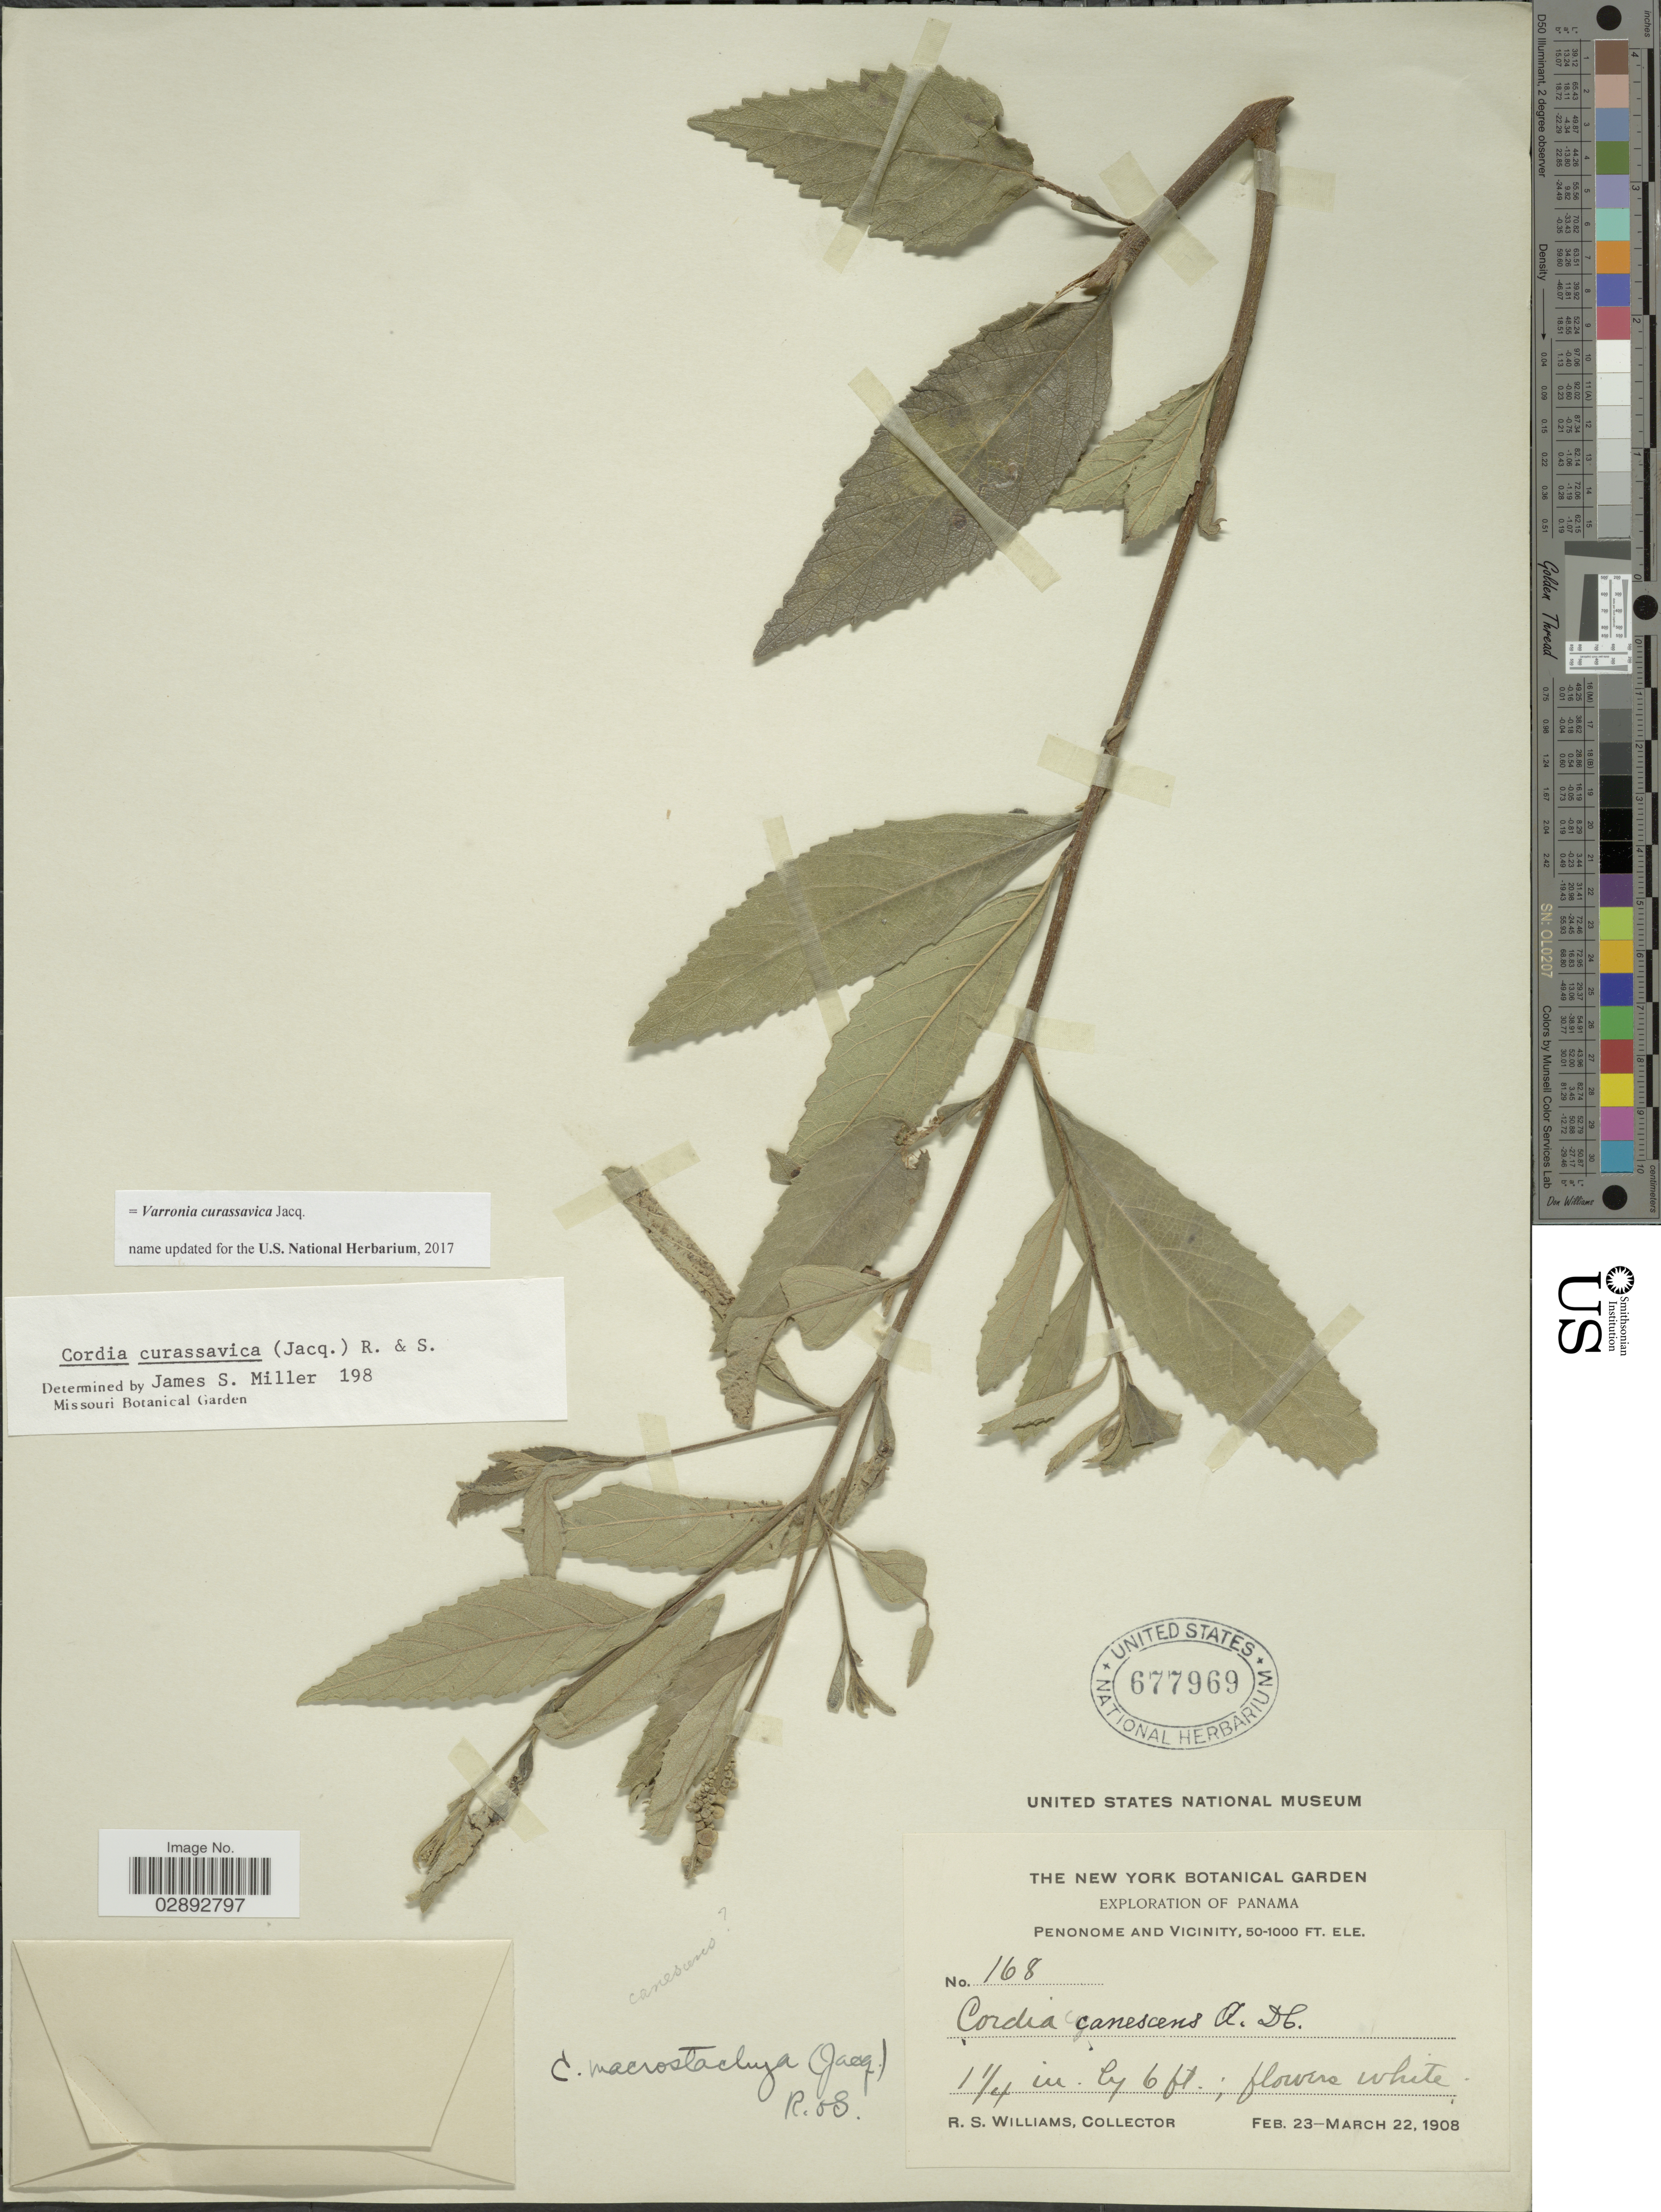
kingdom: Plantae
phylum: Tracheophyta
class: Magnoliopsida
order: Boraginales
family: Cordiaceae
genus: Varronia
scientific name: Varronia curassavica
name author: Jacq.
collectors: R. S. Williams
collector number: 168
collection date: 1908-02-23/1908-03-22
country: Panama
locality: Penonome and Vicinity.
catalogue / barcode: US 677969